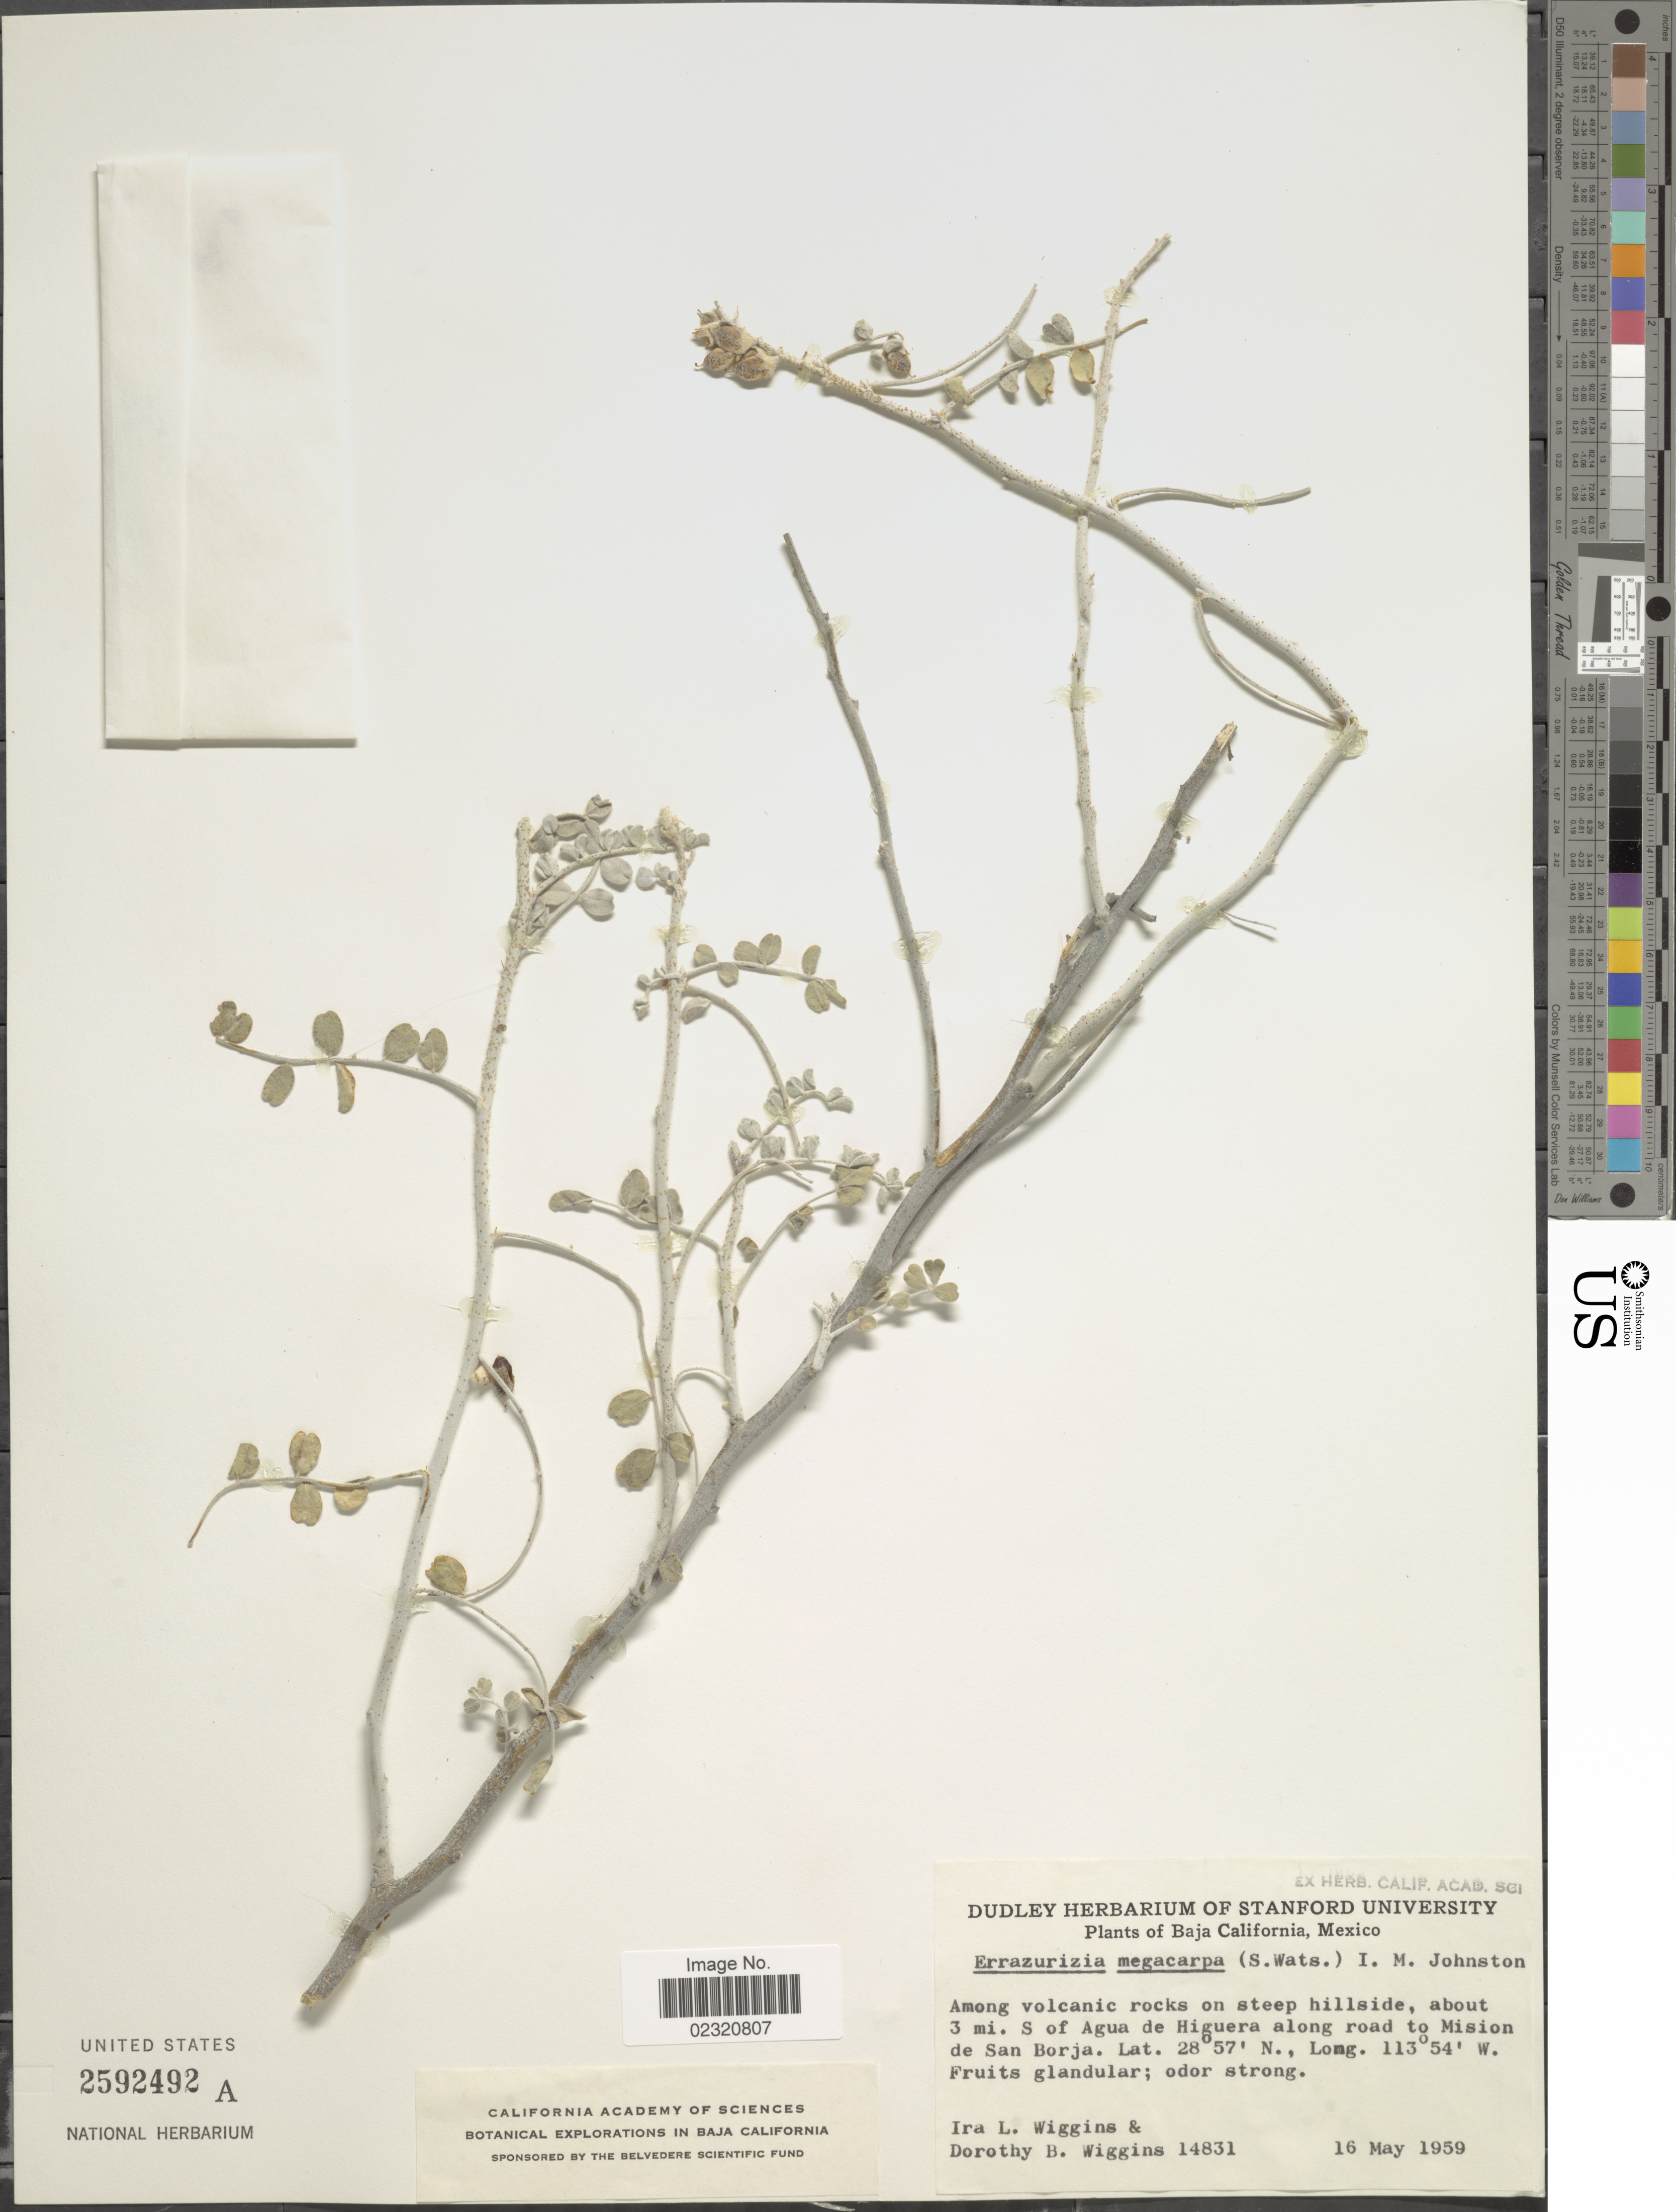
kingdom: Plantae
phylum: Tracheophyta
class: Magnoliopsida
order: Fabales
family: Fabaceae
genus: Errazurizia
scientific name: Errazurizia megacarpa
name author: I.M. Johnst.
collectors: I. L. Wiggins & D. B. Wiggins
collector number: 14831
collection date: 1959-05-16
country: Mexico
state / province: Baja California Norte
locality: About 3 mi. S of Agua de Higuera along road to Mision de San Borja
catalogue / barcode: US 2592492A